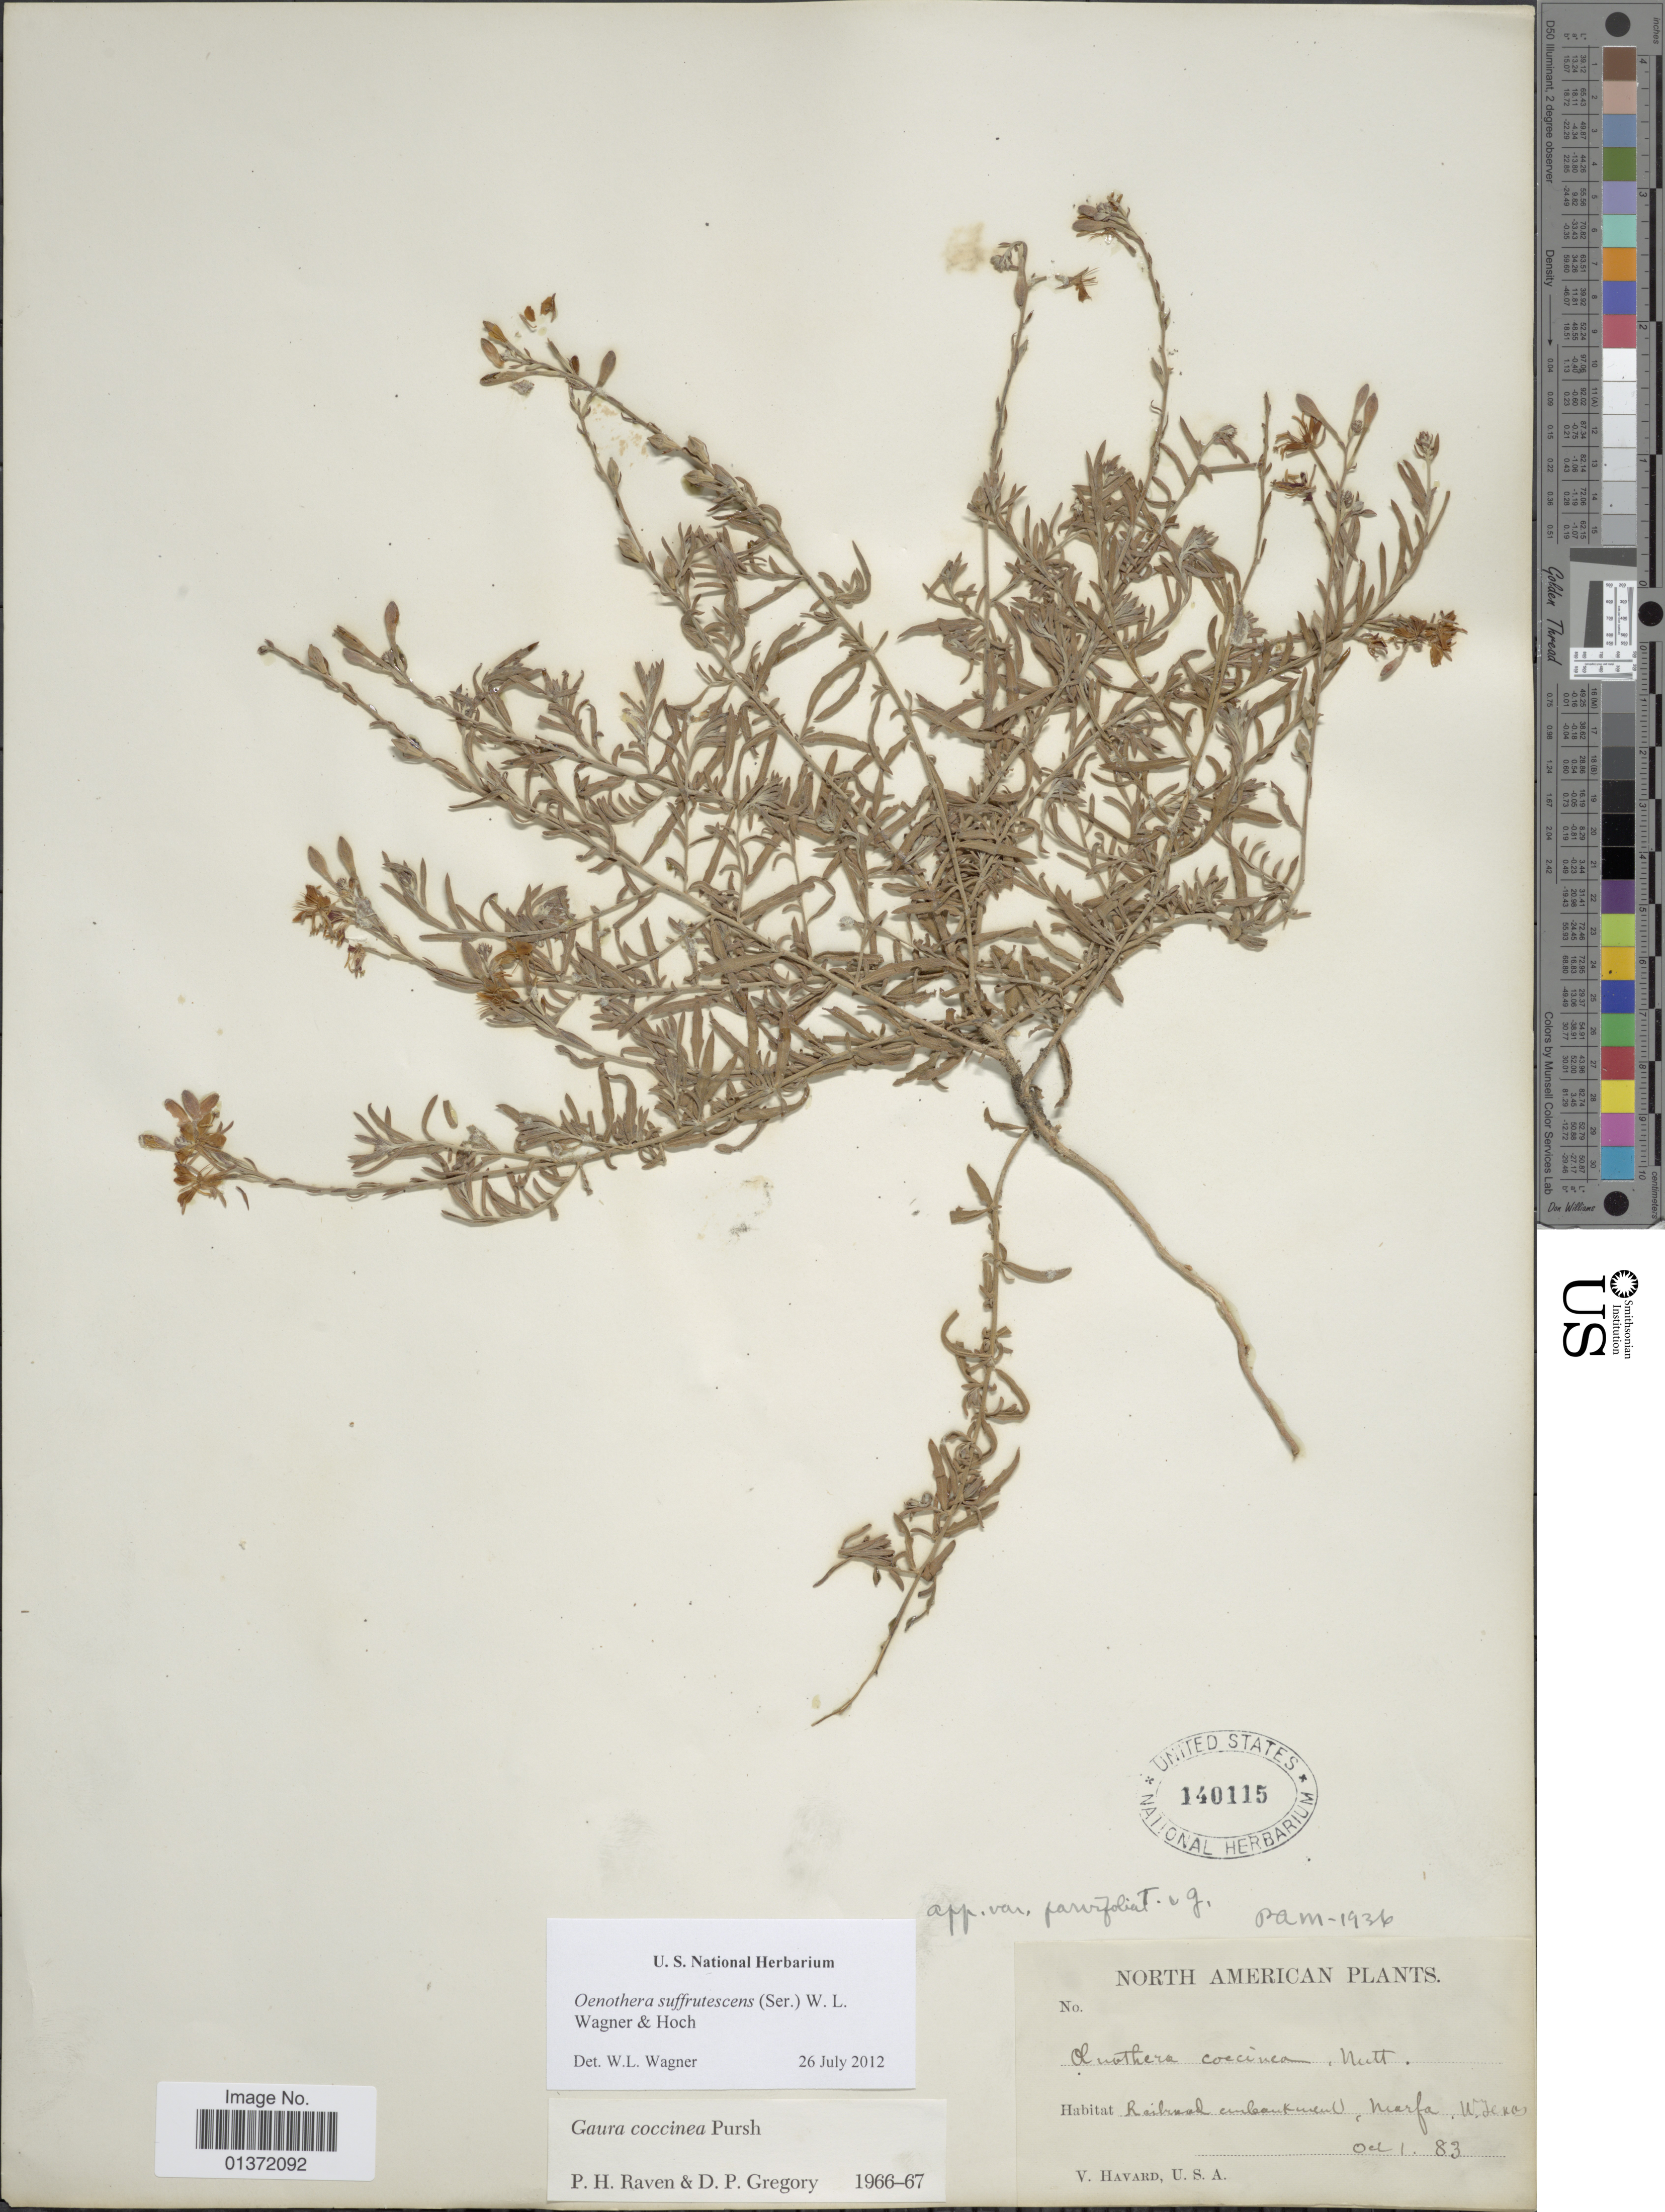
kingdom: Plantae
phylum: Tracheophyta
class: Magnoliopsida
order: Myrtales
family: Onagraceae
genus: Oenothera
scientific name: Oenothera suffrutescens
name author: (Ser.) W.L. Wagner & Hoch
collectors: V. Havard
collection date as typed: Transcribed d/m/y: 1/10/83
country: United States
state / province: Texas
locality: Marfa, W. Texas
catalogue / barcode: US 140115